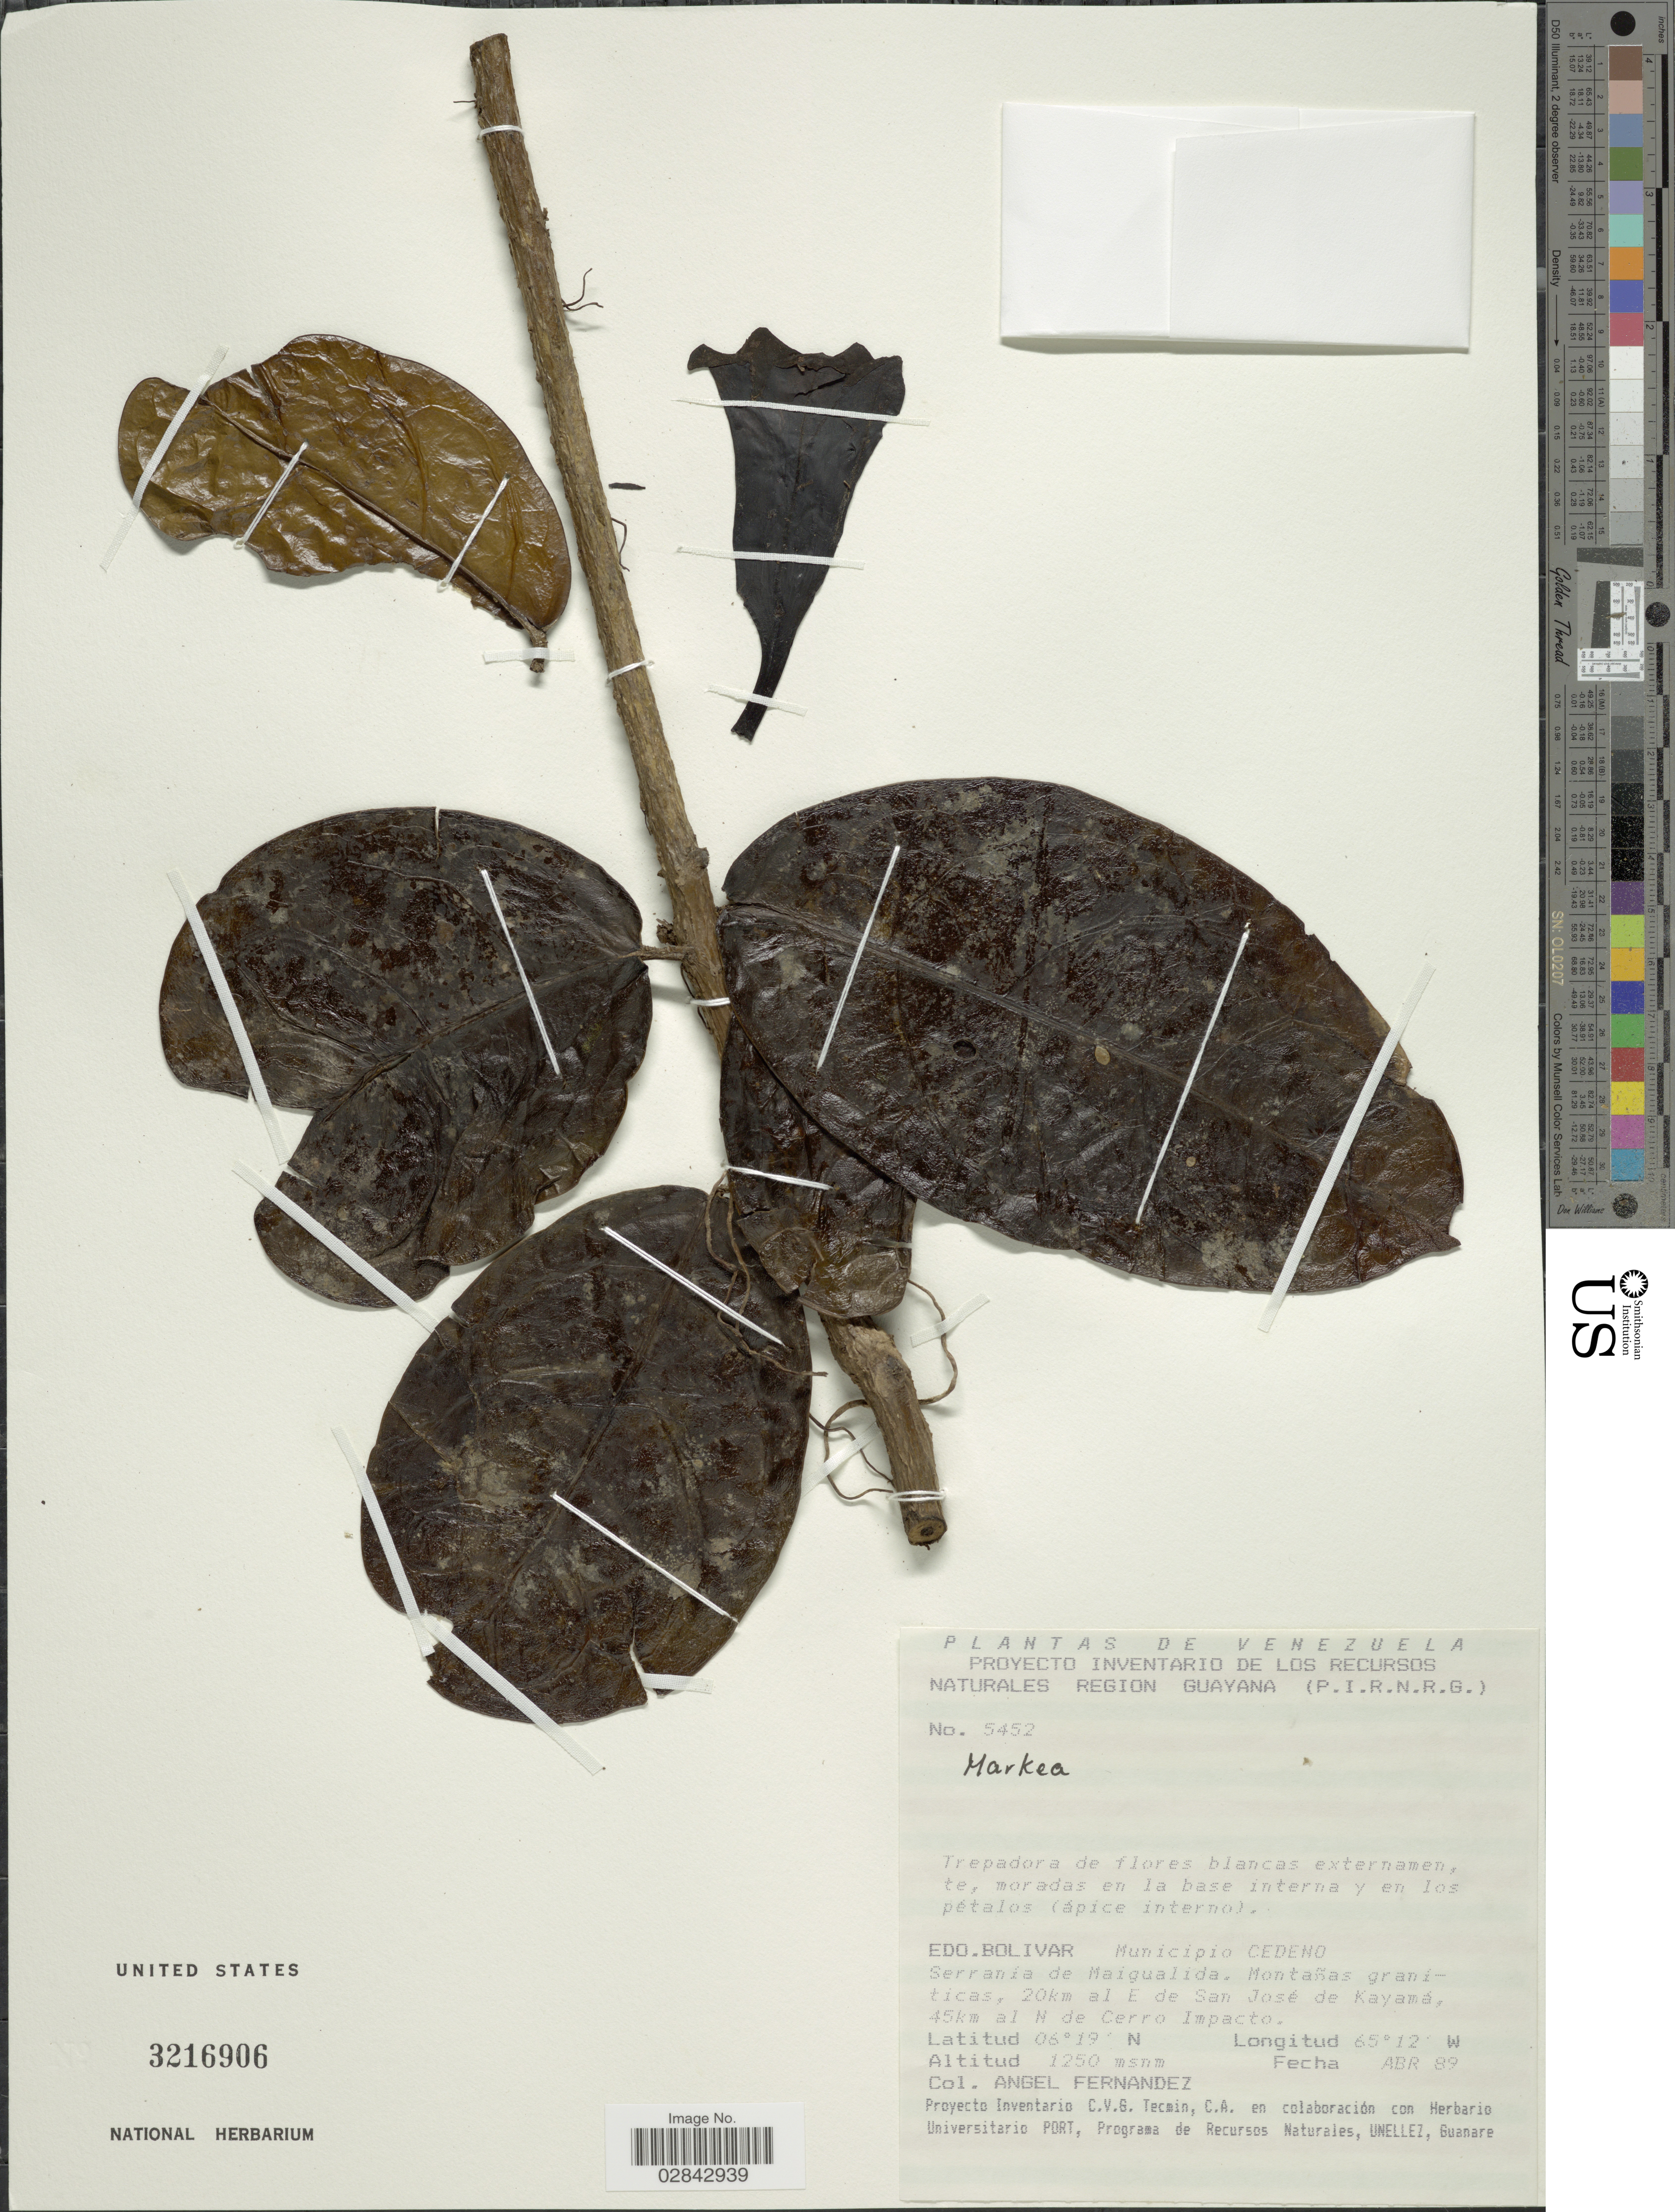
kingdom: Plantae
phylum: Tracheophyta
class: Magnoliopsida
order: Solanales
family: Solanaceae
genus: Markea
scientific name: Markea sessiliflora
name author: Ducke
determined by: Nee, Michael H.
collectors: Á. Fernández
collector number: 5452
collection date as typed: Transcribed d/m/y: /4/89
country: Venezuela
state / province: Bolivar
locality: Municipio Cedeno. Serranía de Maigualida, Montañas graniticas, 20 km al E de San José de Kayamá, 45 km al N de Cerro Impacto.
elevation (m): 1250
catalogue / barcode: US 3216906